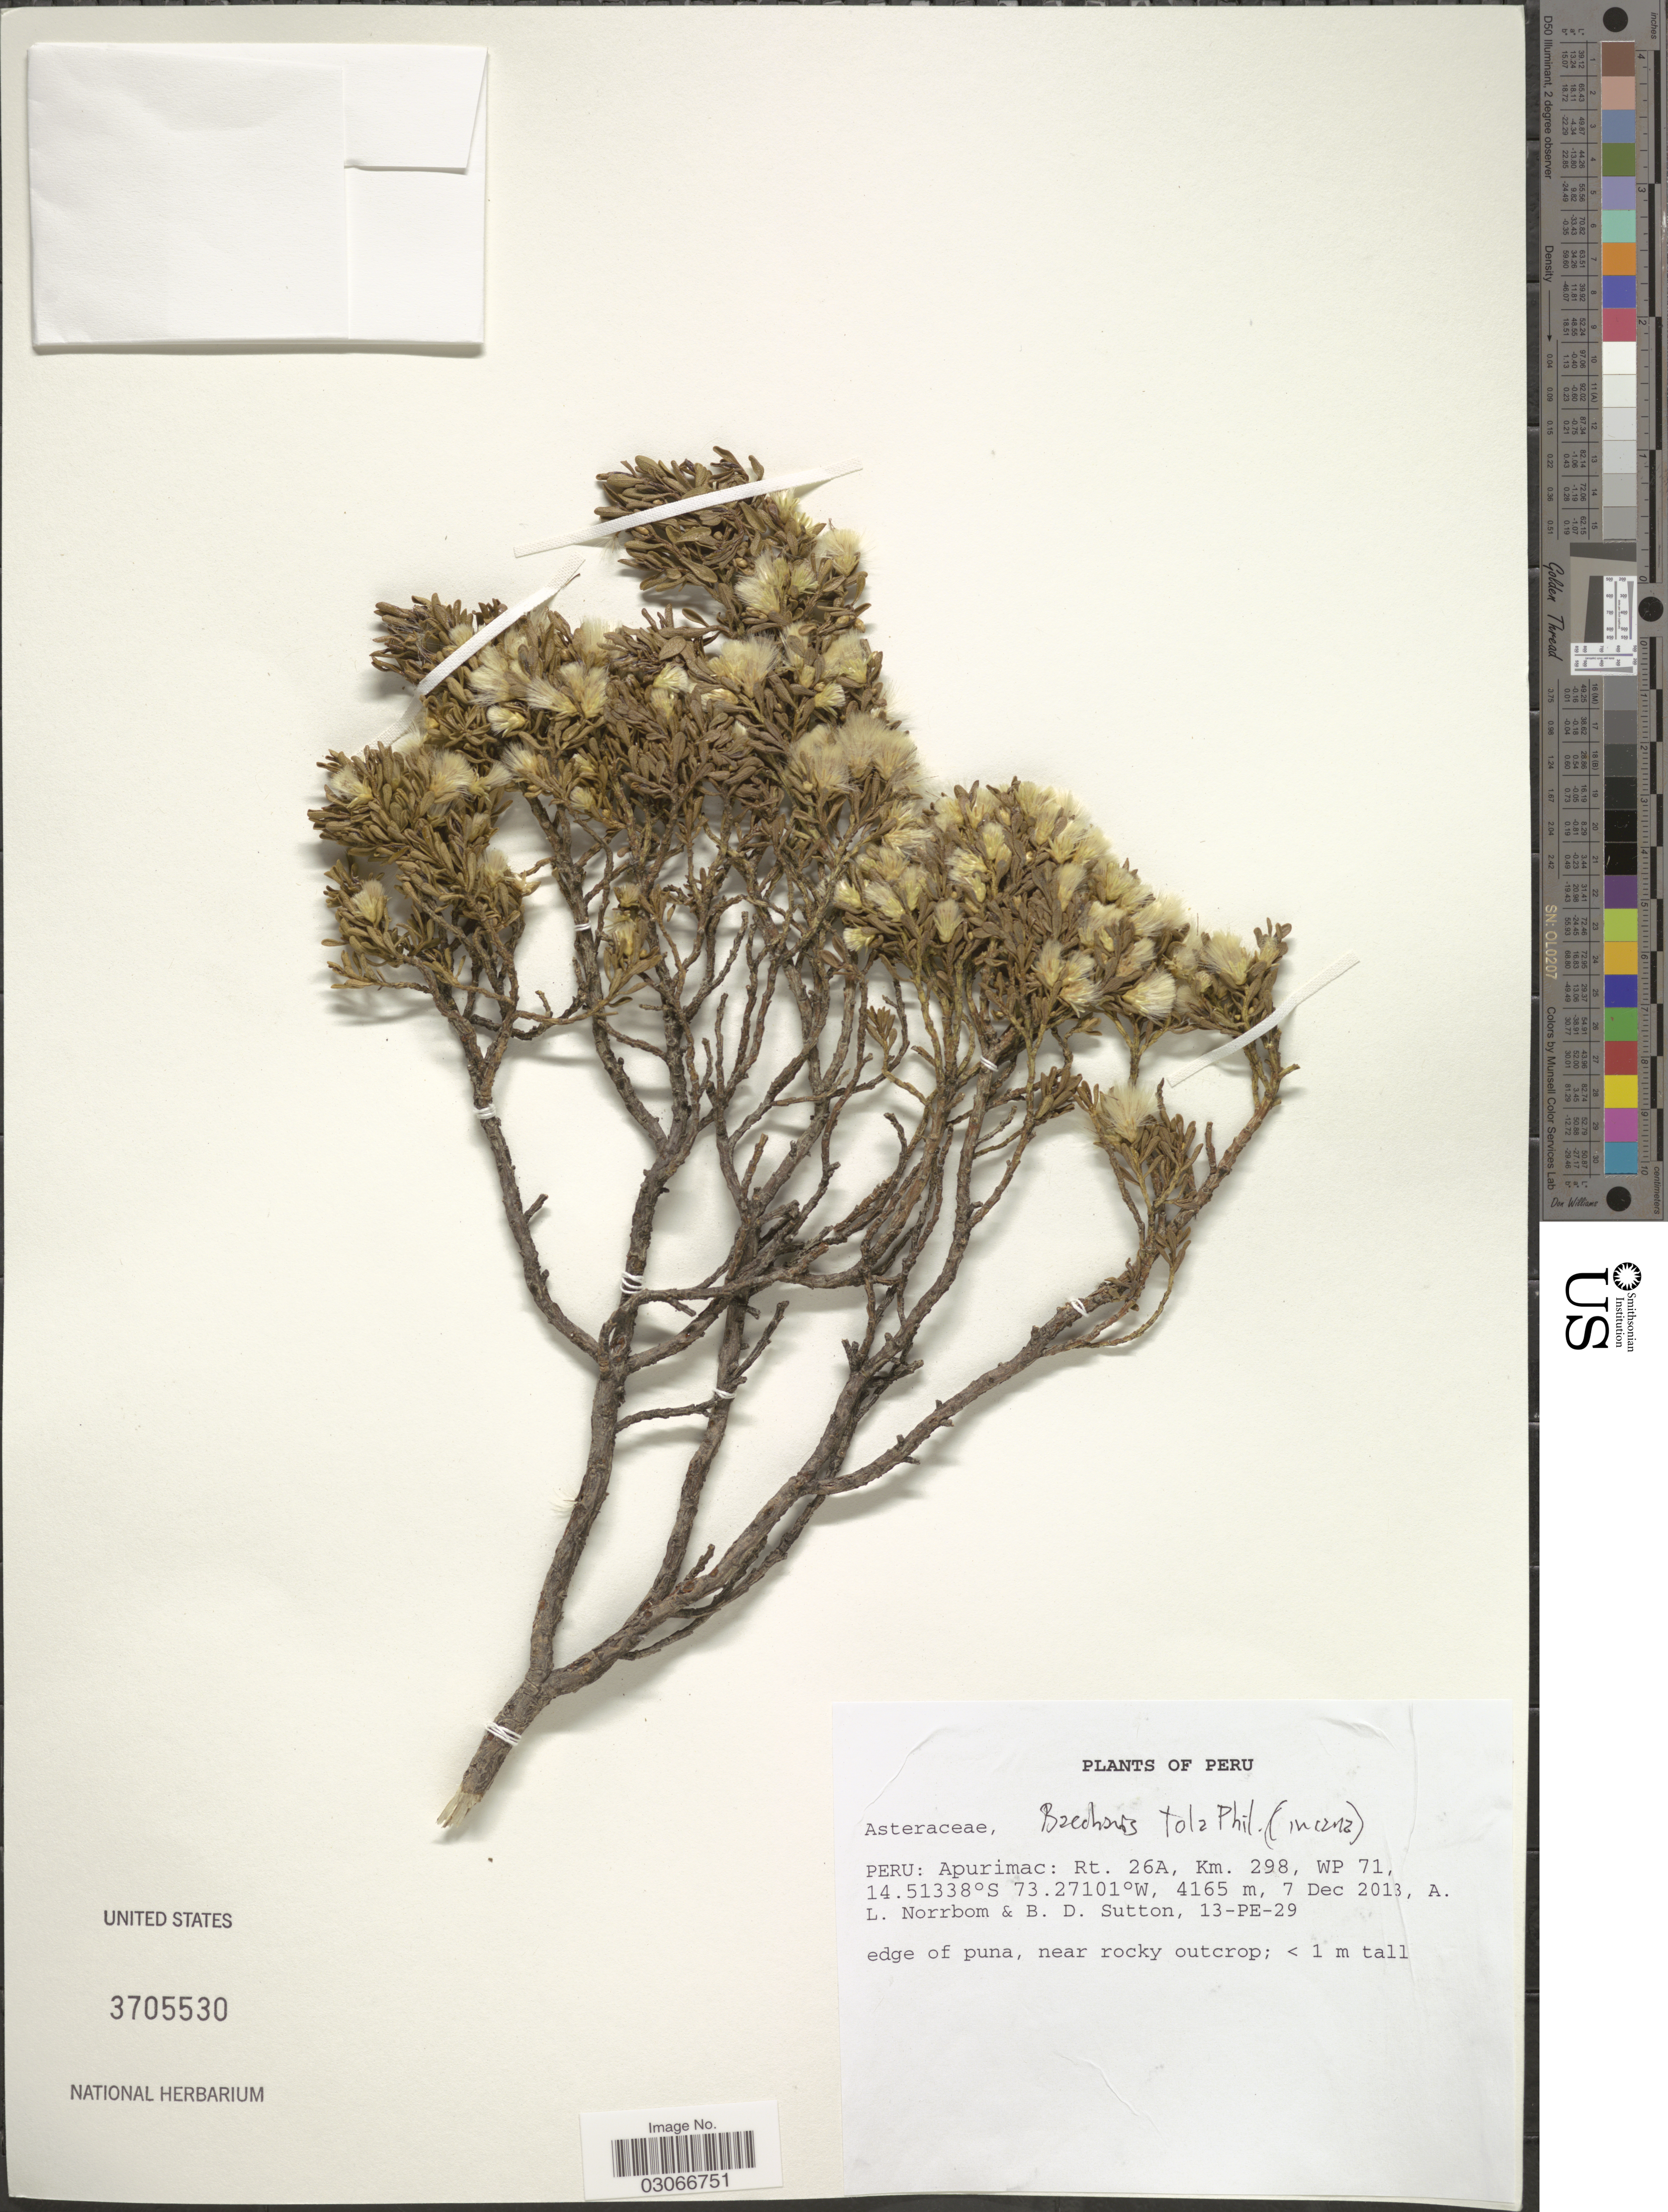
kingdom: Plantae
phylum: Tracheophyta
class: Magnoliopsida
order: Asterales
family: Asteraceae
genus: Baccharis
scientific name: Baccharis tola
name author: Phil.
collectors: A. L. Norrbom & B. Sutton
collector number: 13-PE-29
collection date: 2013-12-07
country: Peru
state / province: Apurímac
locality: Rt. 26A, Km. 298, WP 71.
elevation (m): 4165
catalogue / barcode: US 3705530